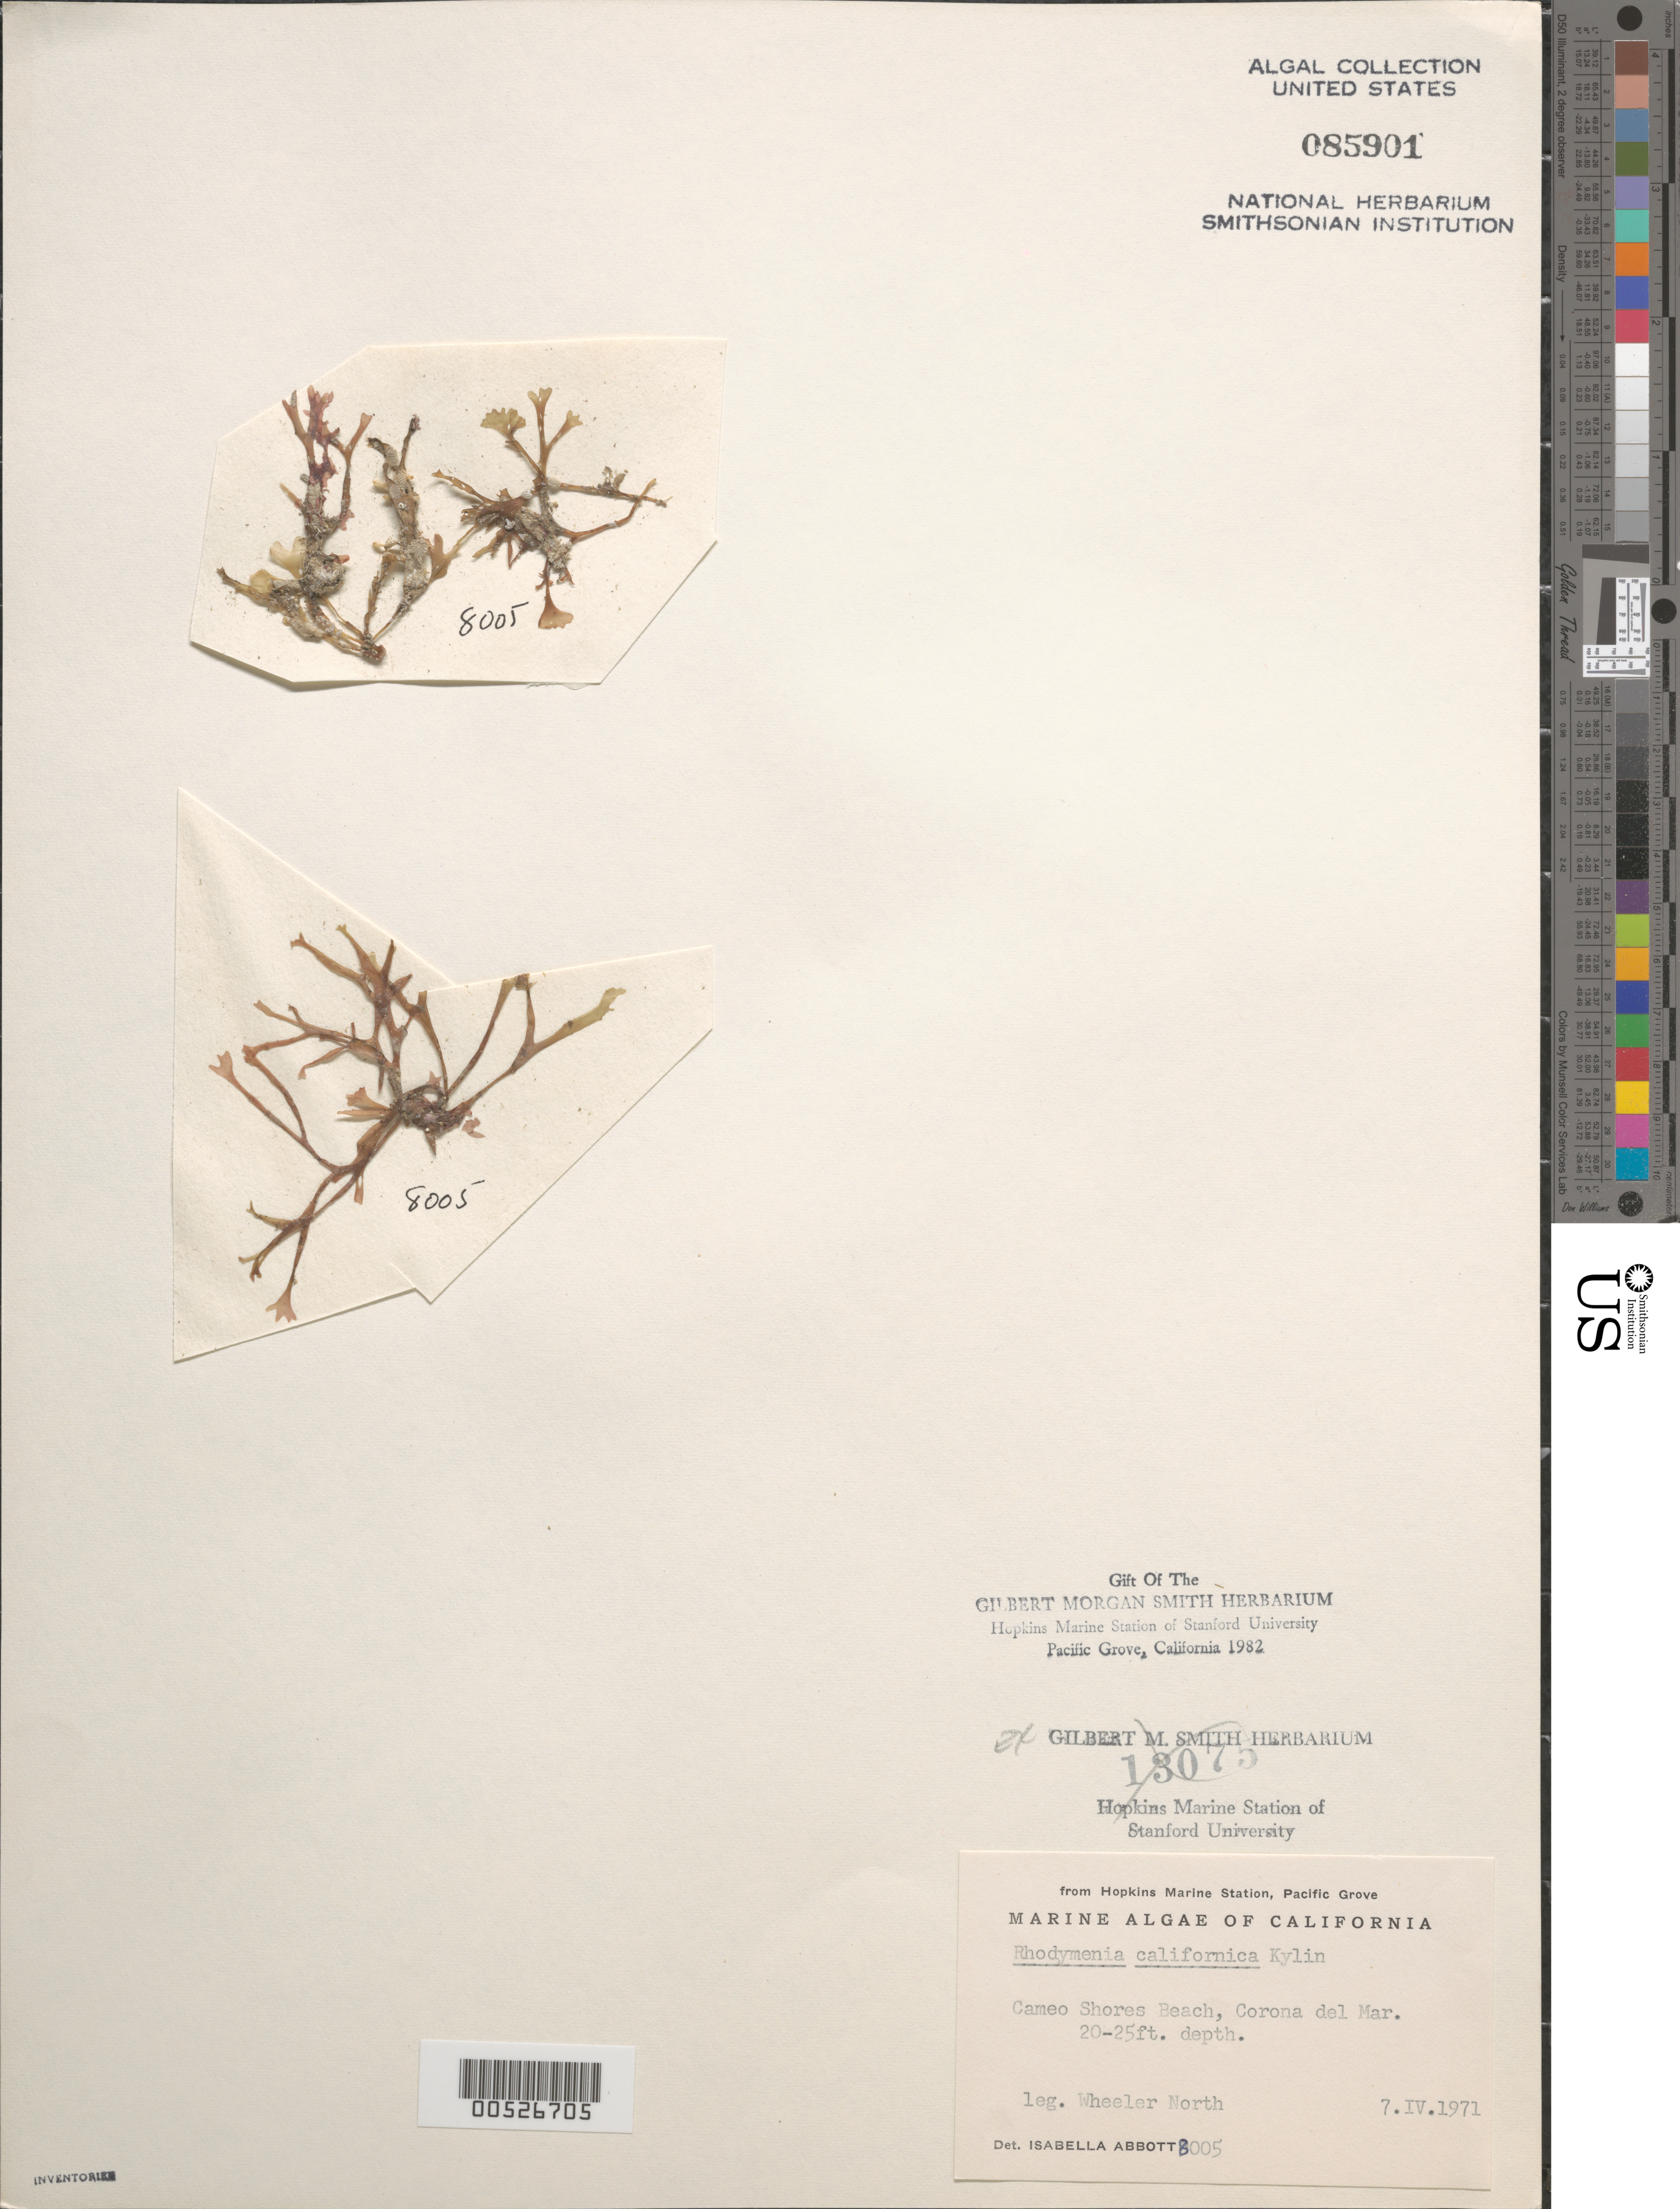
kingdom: Plantae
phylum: Rhodophyta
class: Florideophyceae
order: Rhodymeniales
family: Rhodymeniaceae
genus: Rhodymenia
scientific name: Rhodymenia californica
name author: Kylin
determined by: Abbott, Isabella A.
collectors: W. North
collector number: IAA 8005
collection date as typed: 07 Apr 1971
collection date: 1971-04-07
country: United States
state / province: California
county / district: Orange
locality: Cameo Shores Beach, Corona del Mar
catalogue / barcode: US 85901